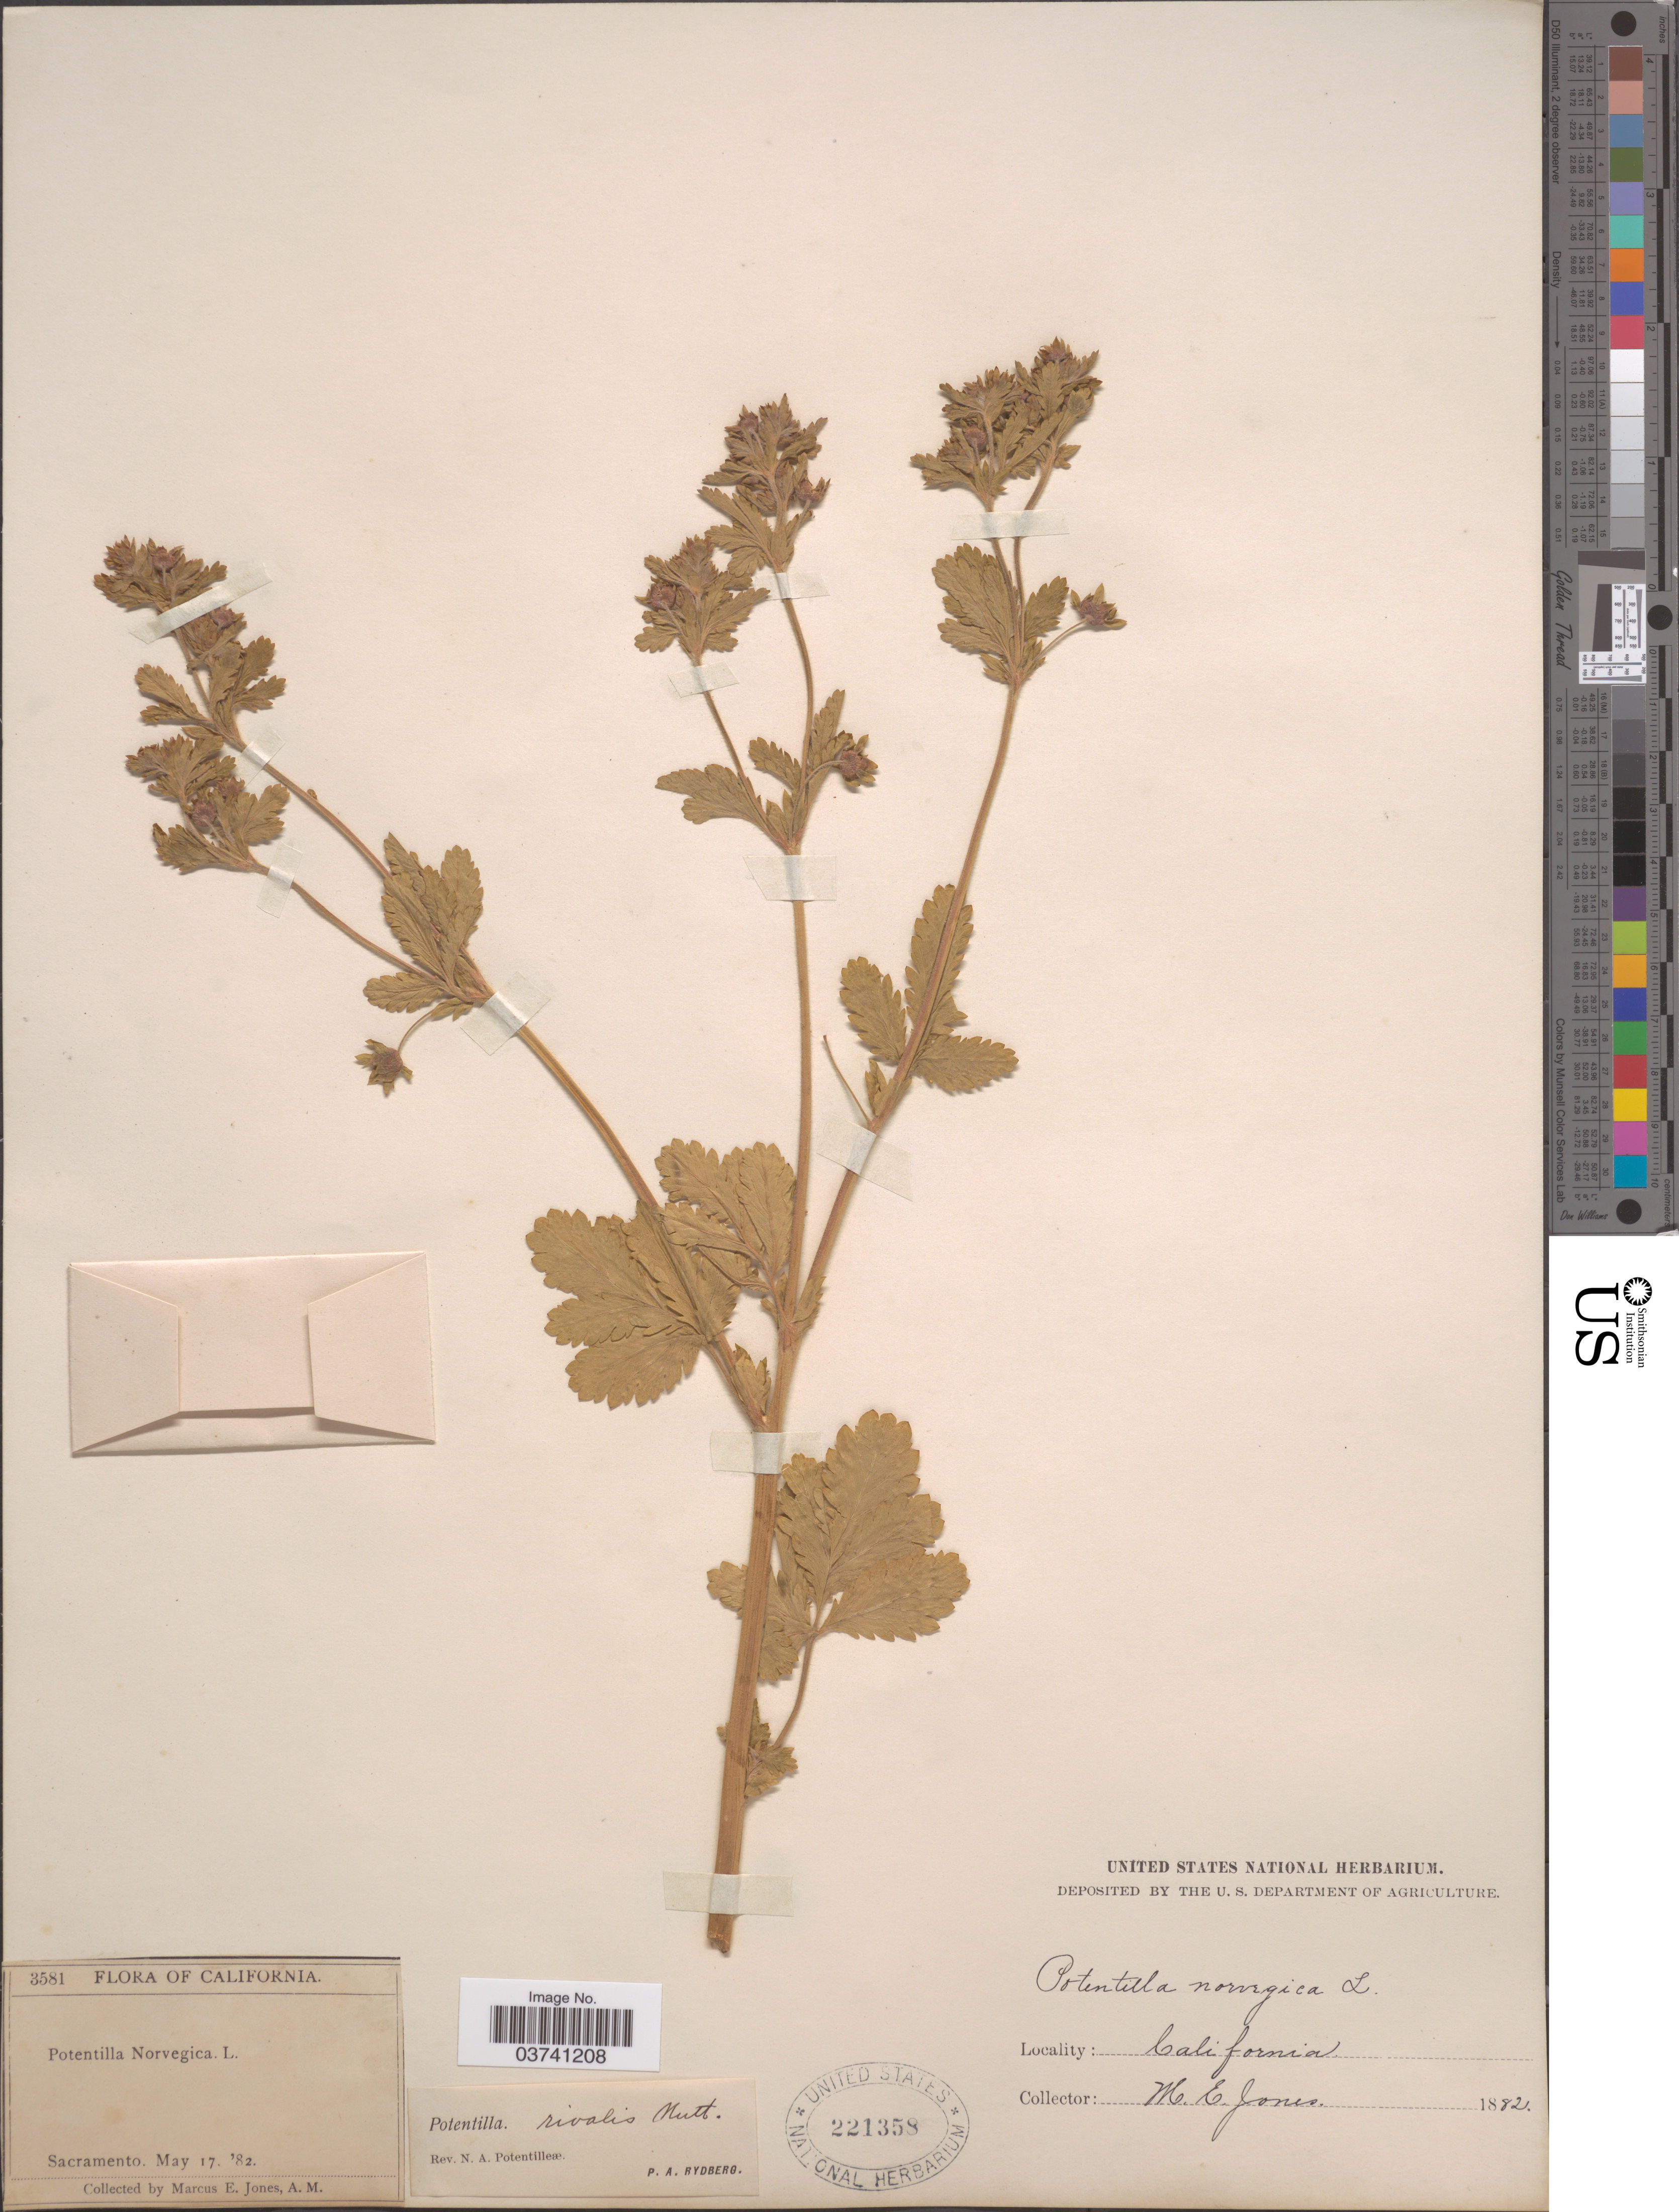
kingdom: Plantae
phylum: Tracheophyta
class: Magnoliopsida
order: Rosales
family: Rosaceae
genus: Potentilla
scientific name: Potentilla rivalis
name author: Nutt.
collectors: M. E. Jones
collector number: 3581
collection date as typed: Transcribed d/m/y: 17/5/82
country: United States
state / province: California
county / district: Sacramento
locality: Sacramento.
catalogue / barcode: US 221358